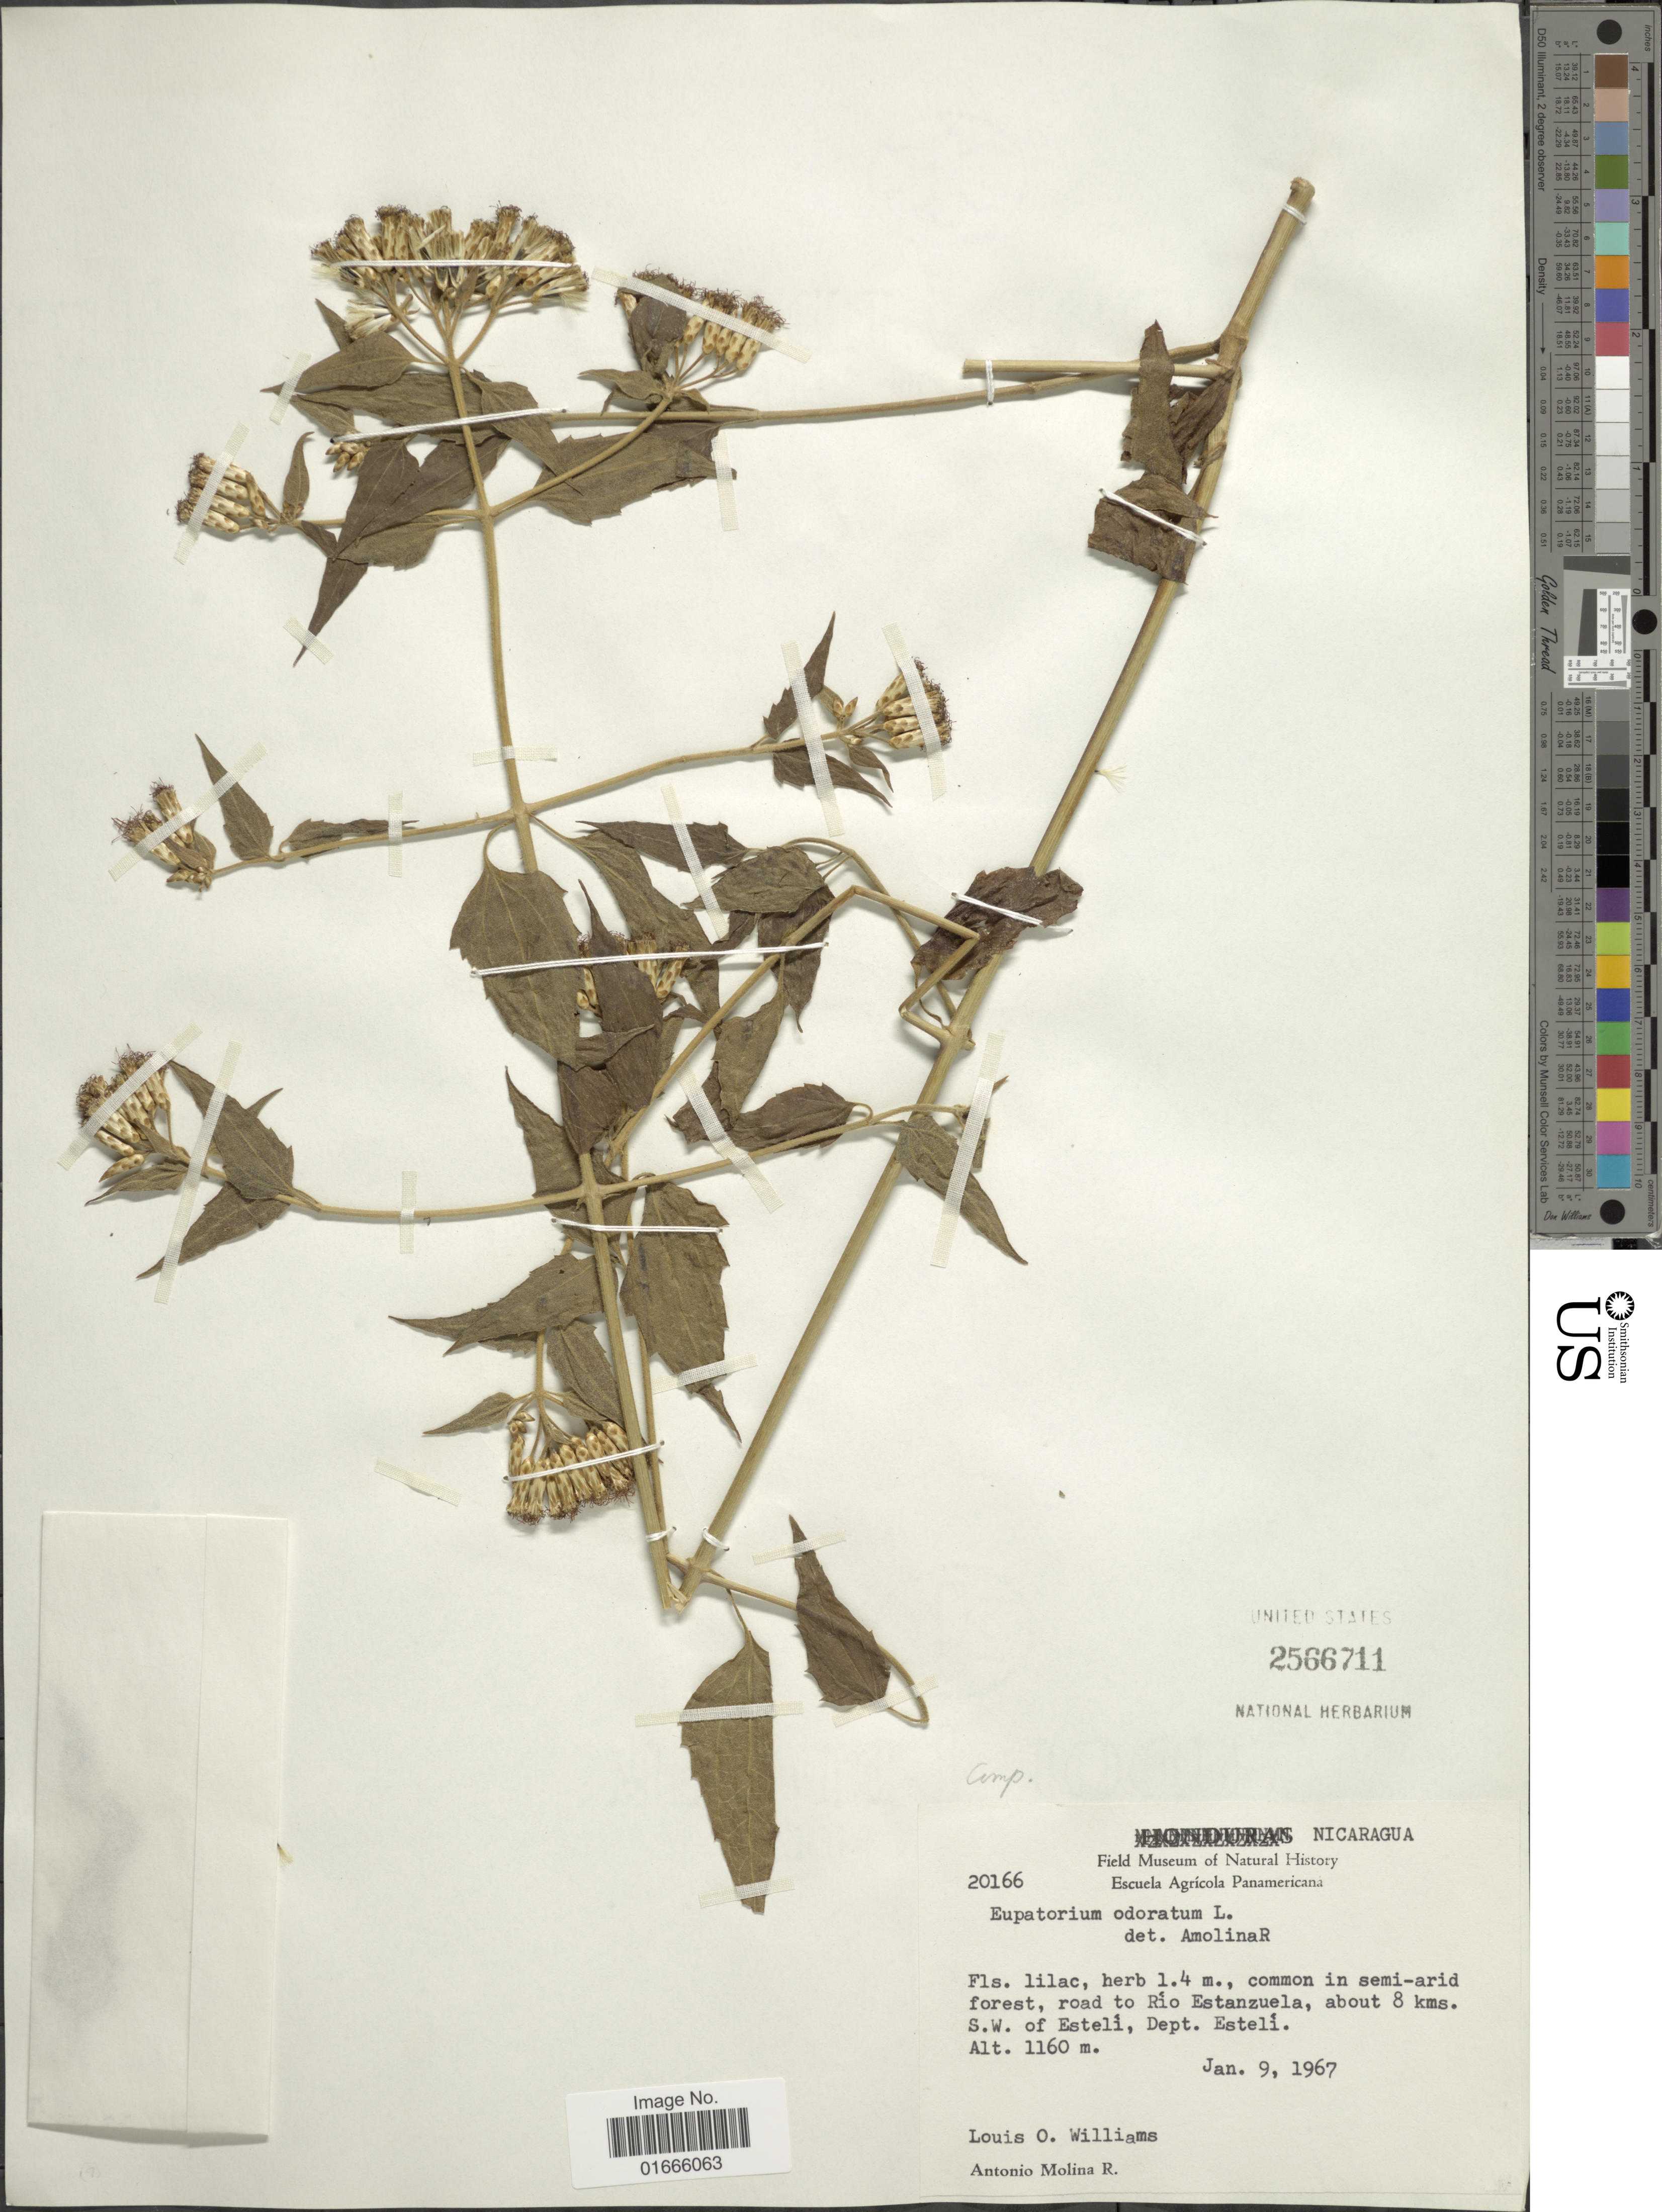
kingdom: Plantae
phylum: Tracheophyta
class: Magnoliopsida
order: Asterales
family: Asteraceae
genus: Chromolaena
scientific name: Chromolaena odorata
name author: (L.) R.M. King & H. Rob.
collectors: L. O. Williams & A. Molina R.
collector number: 20166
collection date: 1967-01-09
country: Nicaragua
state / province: Esteli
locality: Road to Rio Estanzuela, about 8 kms. S. W. of Esteli, Dept. Esteli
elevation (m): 1160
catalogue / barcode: US 2566711